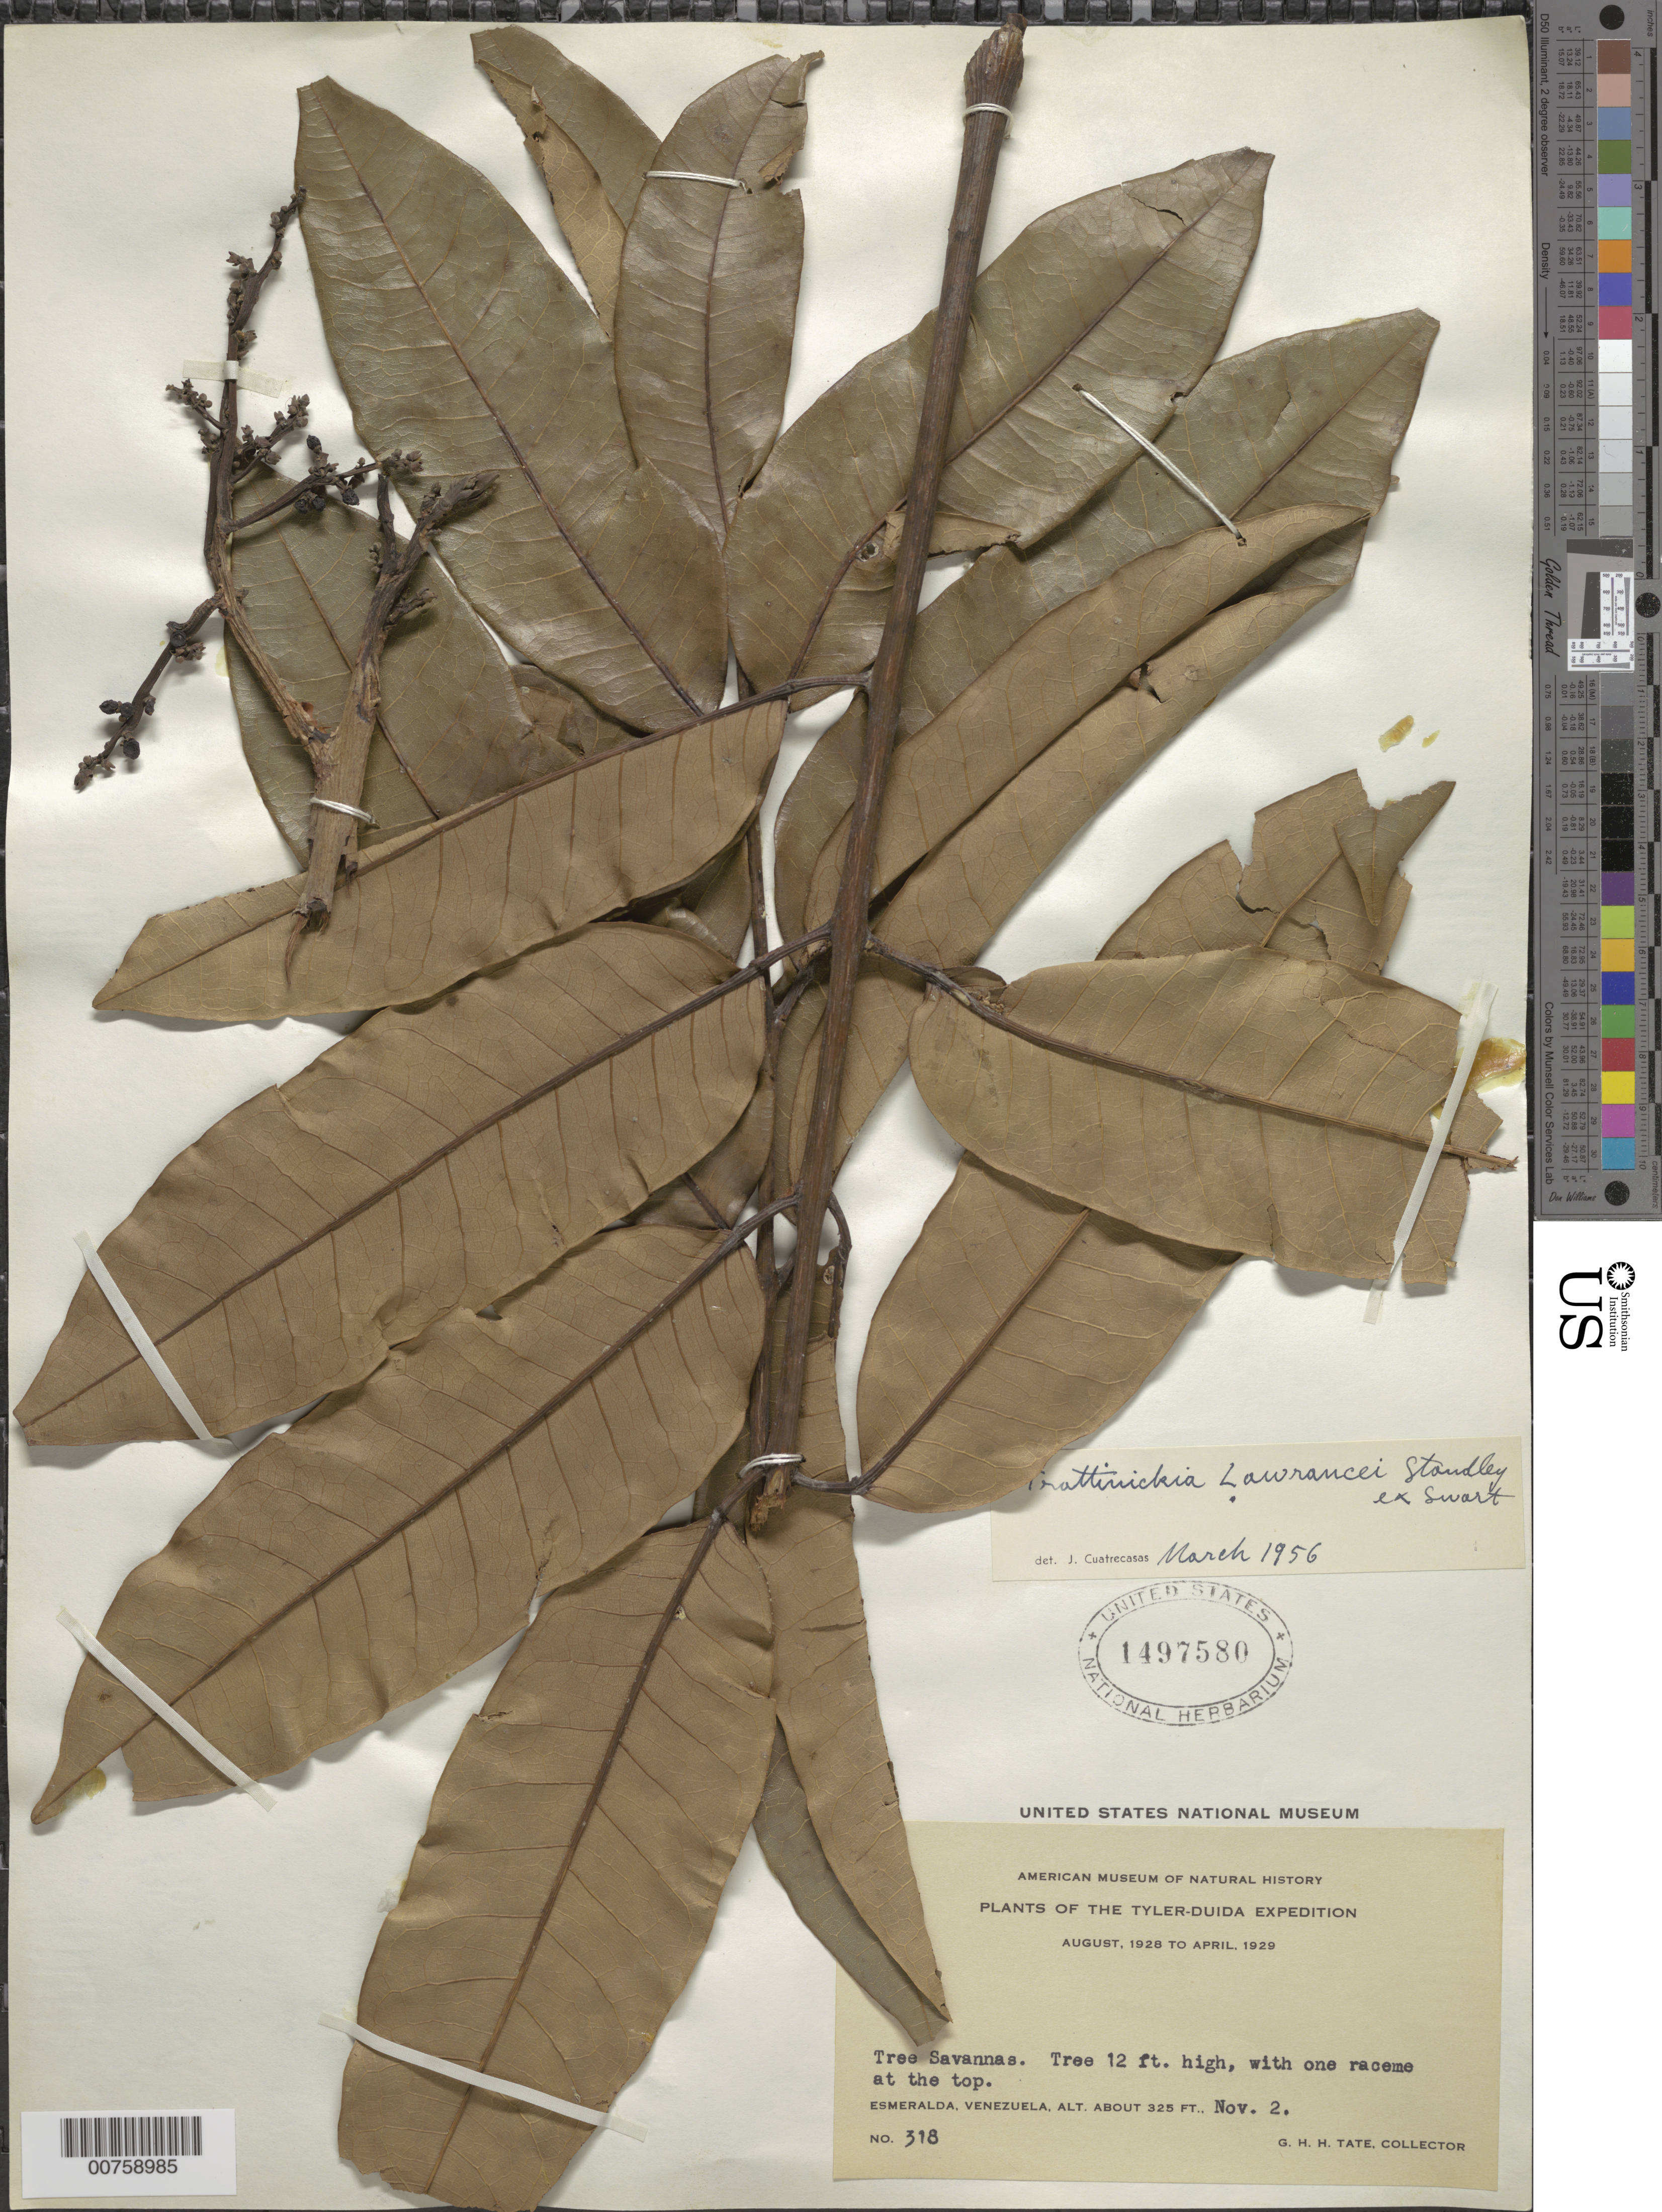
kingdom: Plantae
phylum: Tracheophyta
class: Magnoliopsida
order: Sapindales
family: Burseraceae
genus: Trattinnickia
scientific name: Trattinnickia lawrancei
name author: Standl. ex Swart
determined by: Cuatrecasas, J.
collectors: G. H. H.Tate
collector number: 318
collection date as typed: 2-Nov-28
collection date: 1928-11-02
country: Venezuela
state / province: Amazonas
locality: La Esmeralda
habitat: Tree savannas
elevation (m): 99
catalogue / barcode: US 1497580